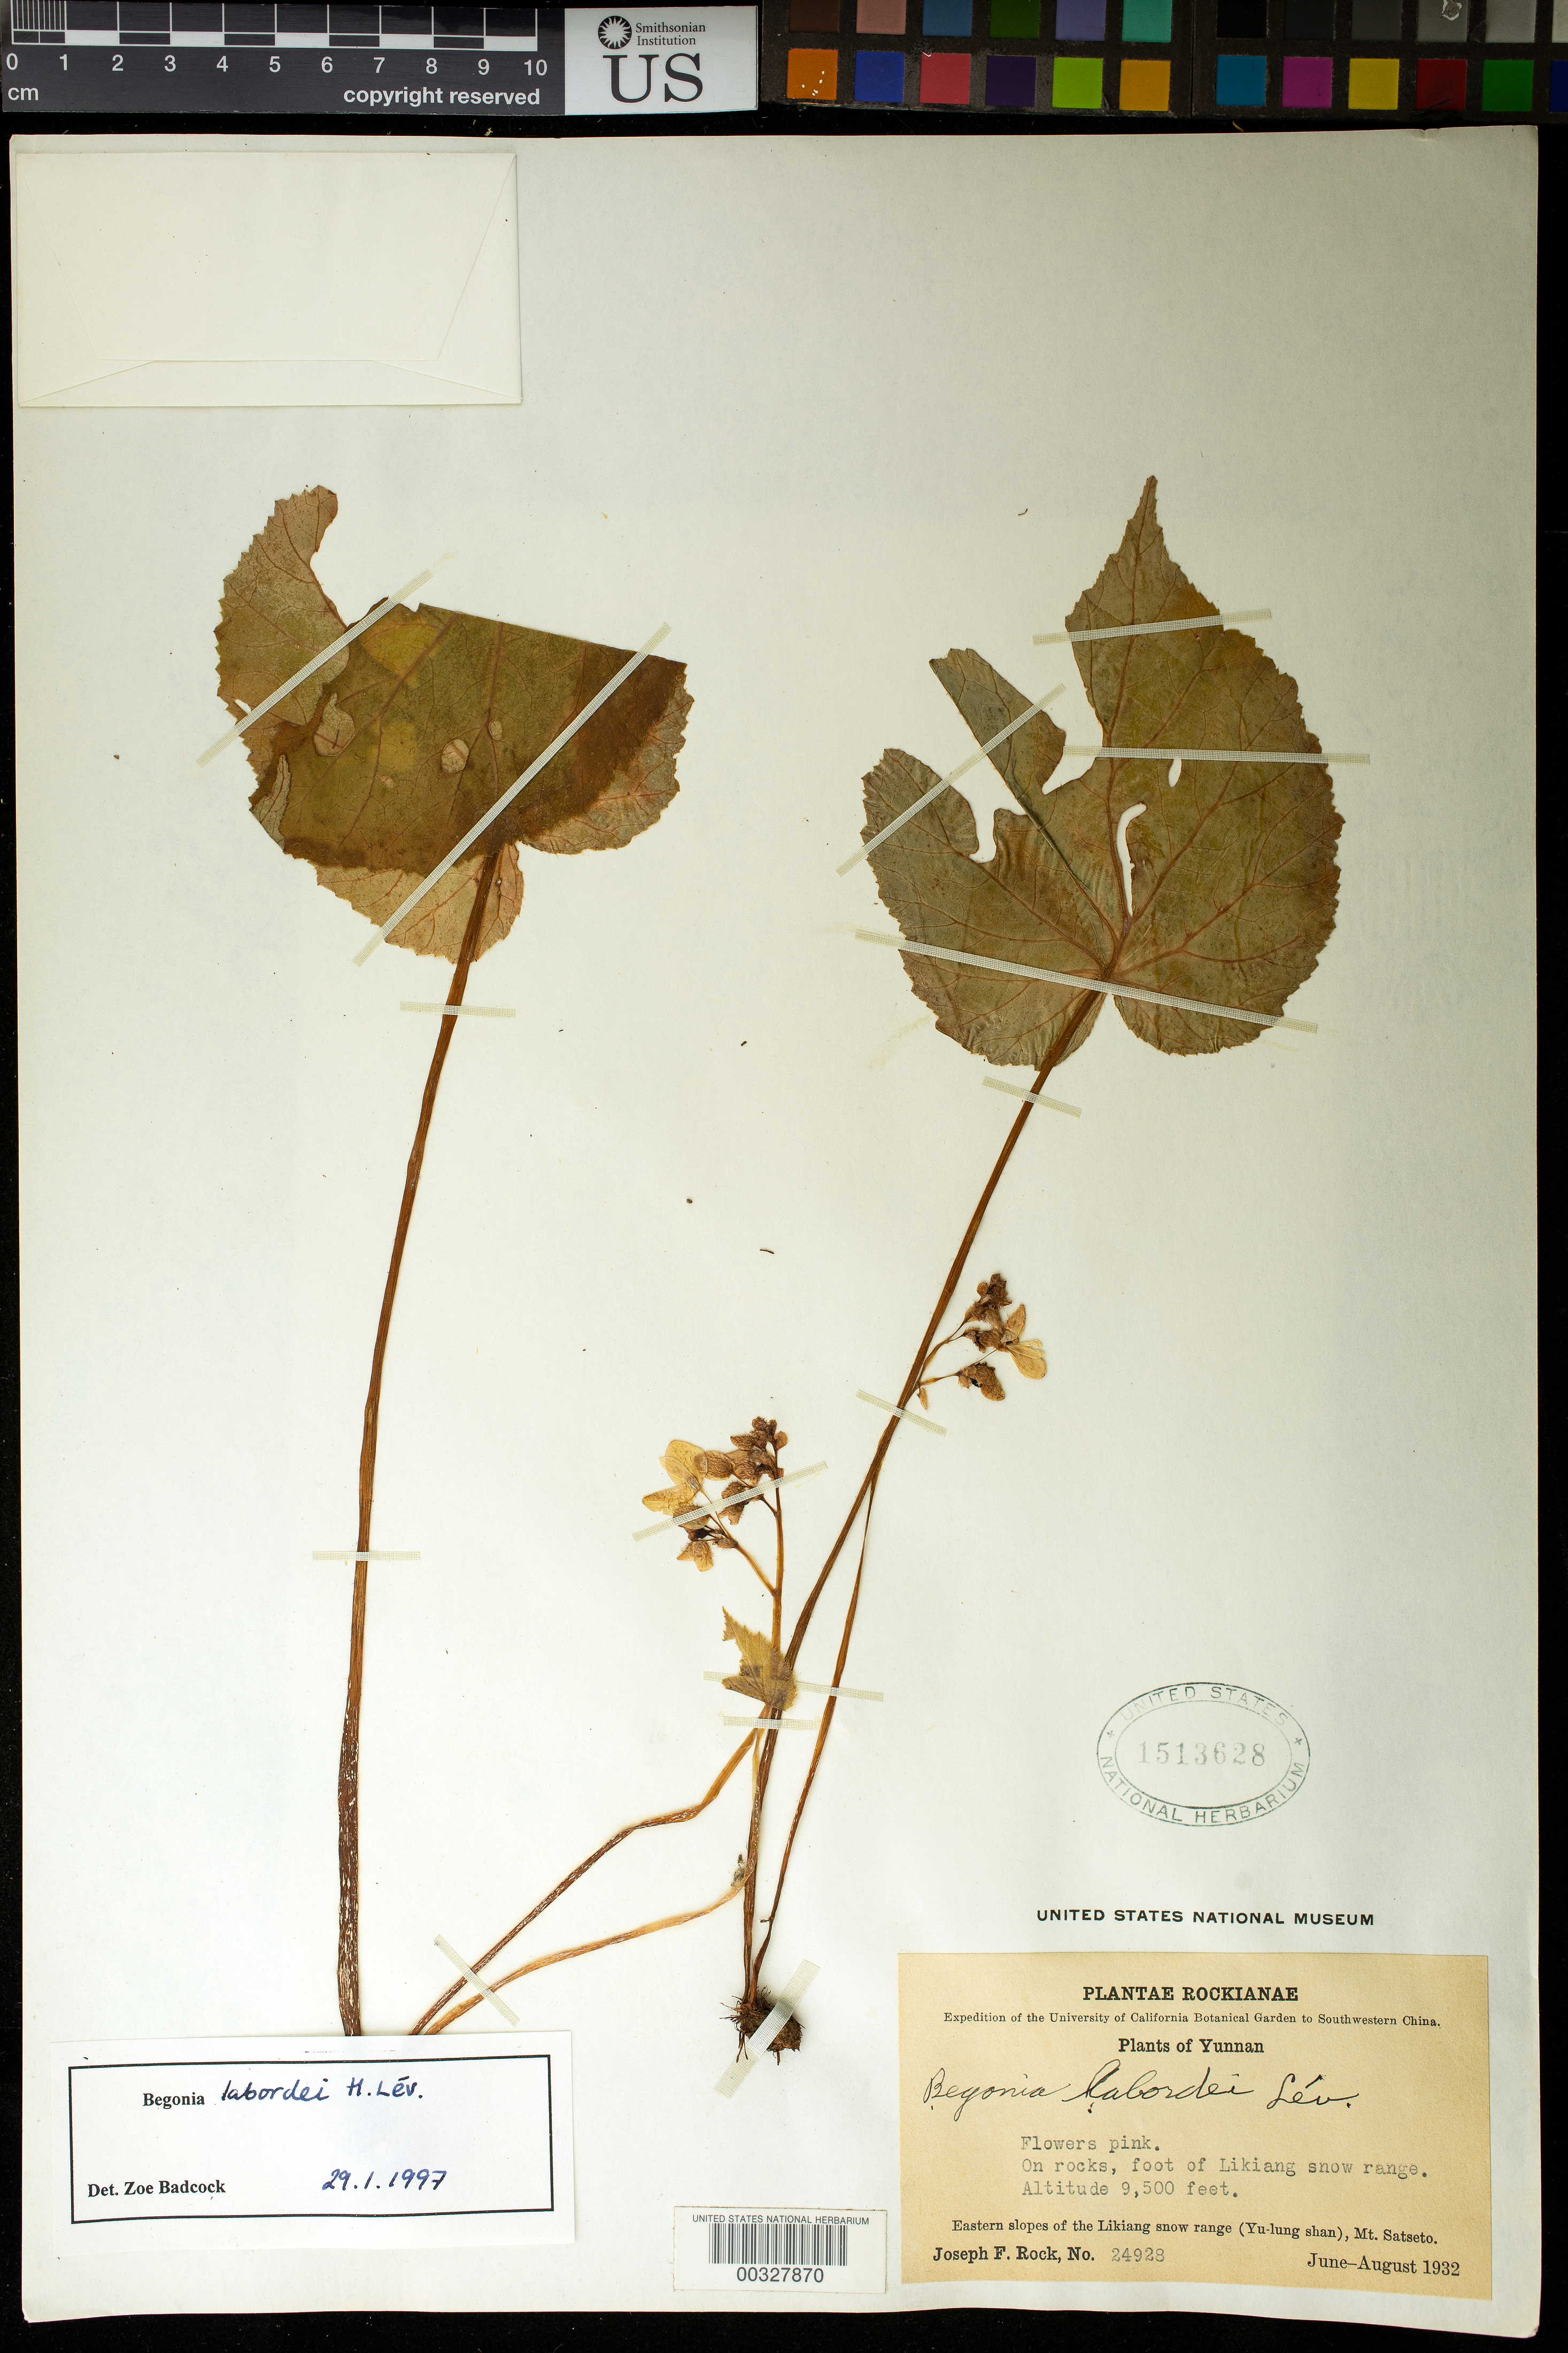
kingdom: Plantae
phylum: Tracheophyta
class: Magnoliopsida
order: Cucurbitales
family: Begoniaceae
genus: Begonia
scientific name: Begonia labordei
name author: H. Lév.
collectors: J. F. Rock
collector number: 24928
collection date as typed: Jun 1932 to -- Aug 1932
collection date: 1932-06/1932-08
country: China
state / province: Yunnan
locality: Eastern slope of likiang snow rang (yu-lung shan), mt. satseto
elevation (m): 2896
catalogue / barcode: US 1513628